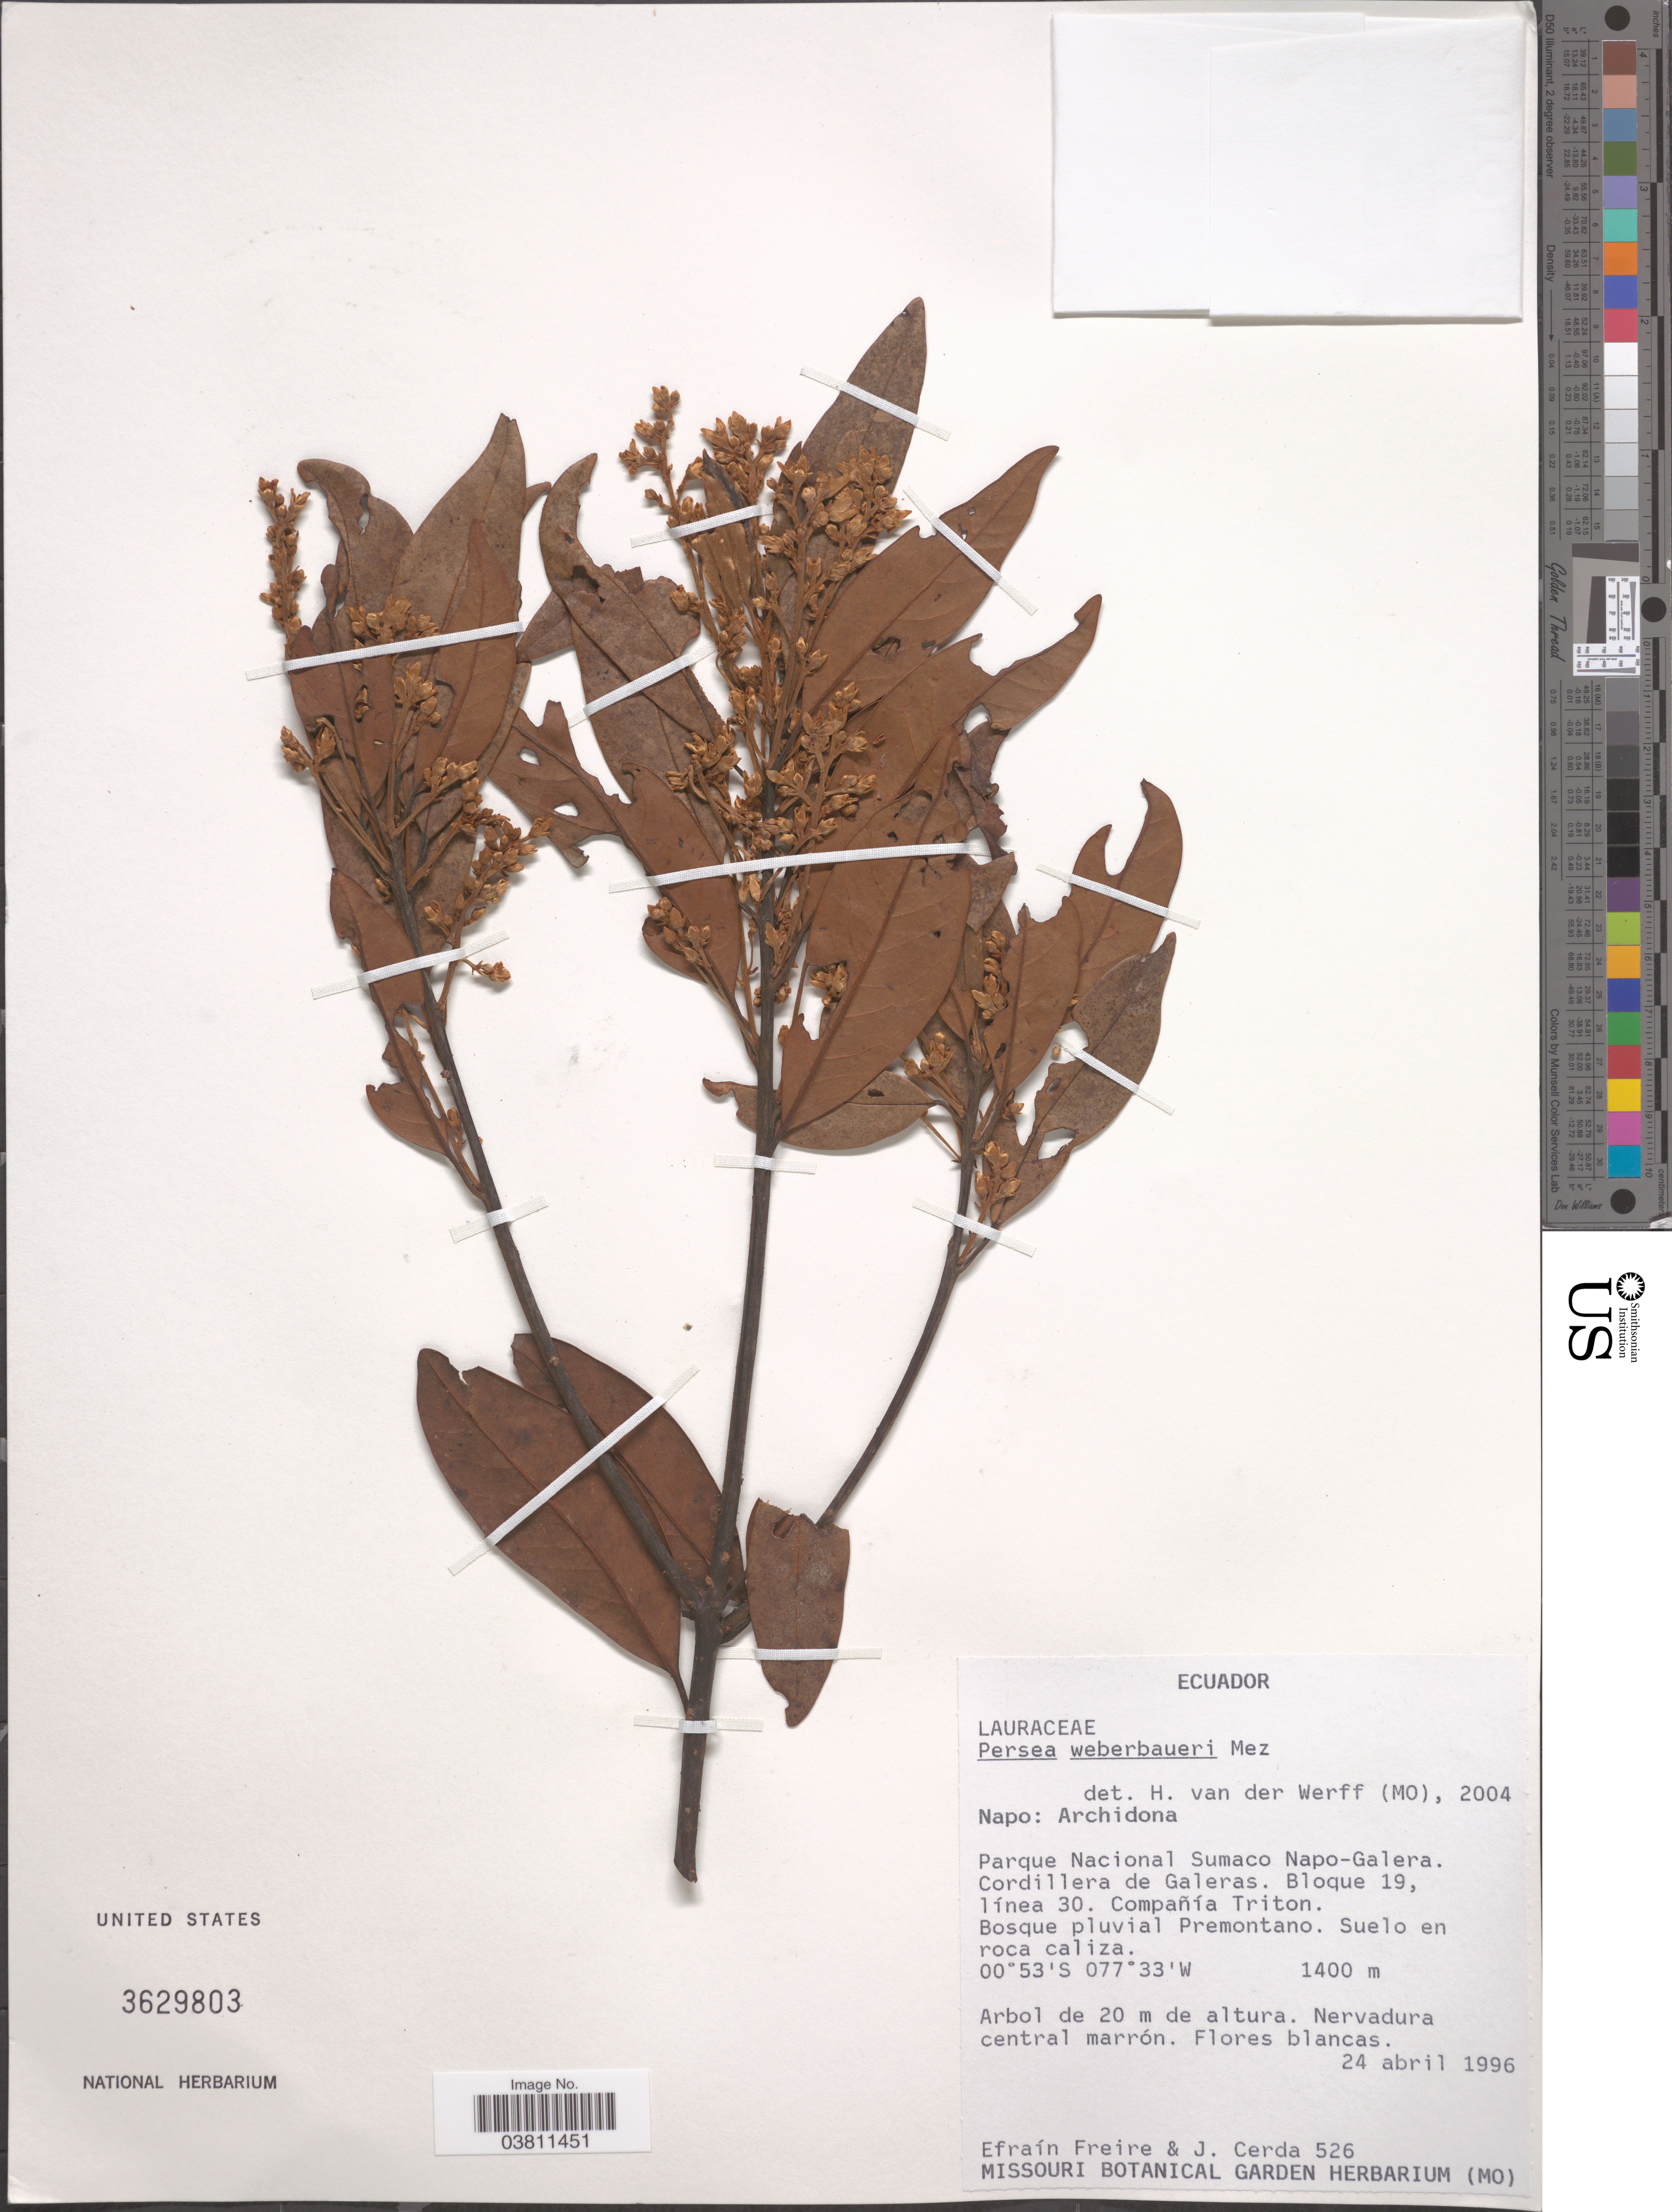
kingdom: Plantae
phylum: Tracheophyta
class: Magnoliopsida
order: Laurales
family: Lauraceae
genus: Persea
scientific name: Persea weberbaueri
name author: Mez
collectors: E. Freire & J. Cerda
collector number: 526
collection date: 1996-04-24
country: Ecuador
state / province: Napo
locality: Archidona. Parque Nacional Sumaco Napo-Galera. Cordillera de Galeras. Bloque 19, línea 30. Compañía Triton.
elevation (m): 1400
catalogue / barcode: US 3629803